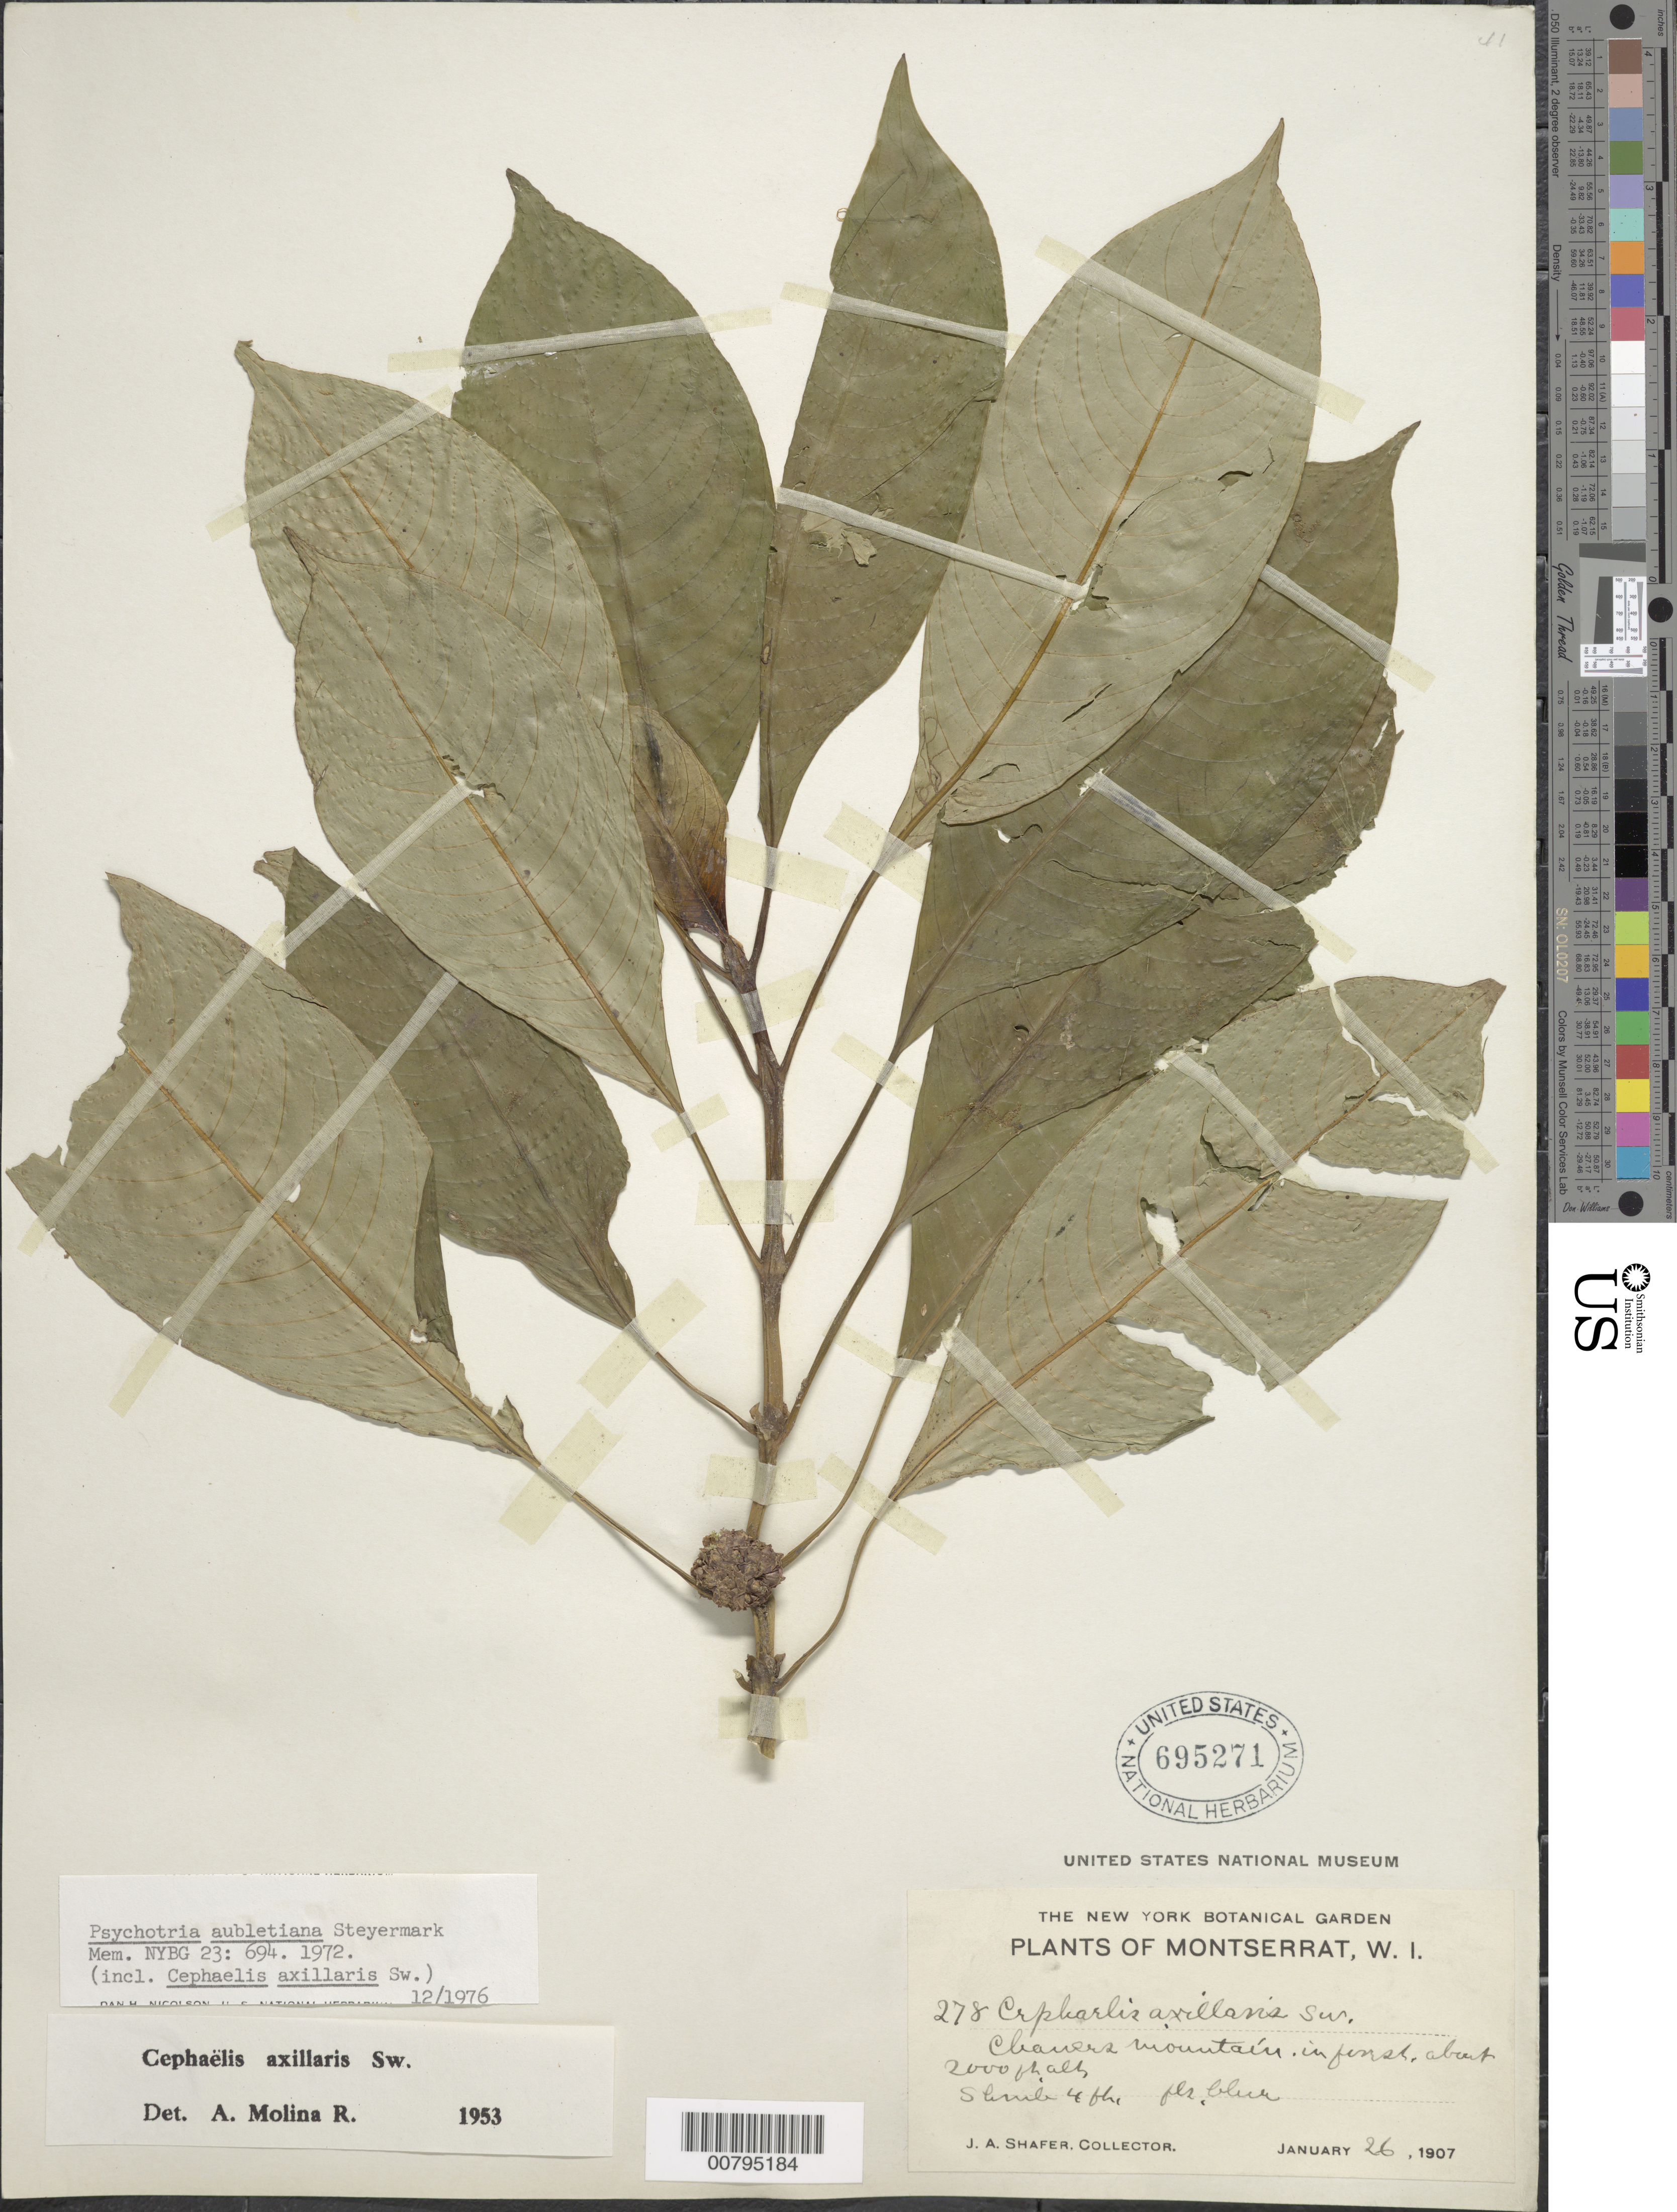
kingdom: Plantae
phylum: Tracheophyta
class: Magnoliopsida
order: Gentianales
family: Rubiaceae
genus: Psychotria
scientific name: Psychotria aubletiana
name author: Steyerm.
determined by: Nicolson, Dan H.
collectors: J. A. Shafer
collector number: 278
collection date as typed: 26 Jan 1907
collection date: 1907-01-26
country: Montserrat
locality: Chaners Mountain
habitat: Montane forest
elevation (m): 610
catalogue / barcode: US 695271